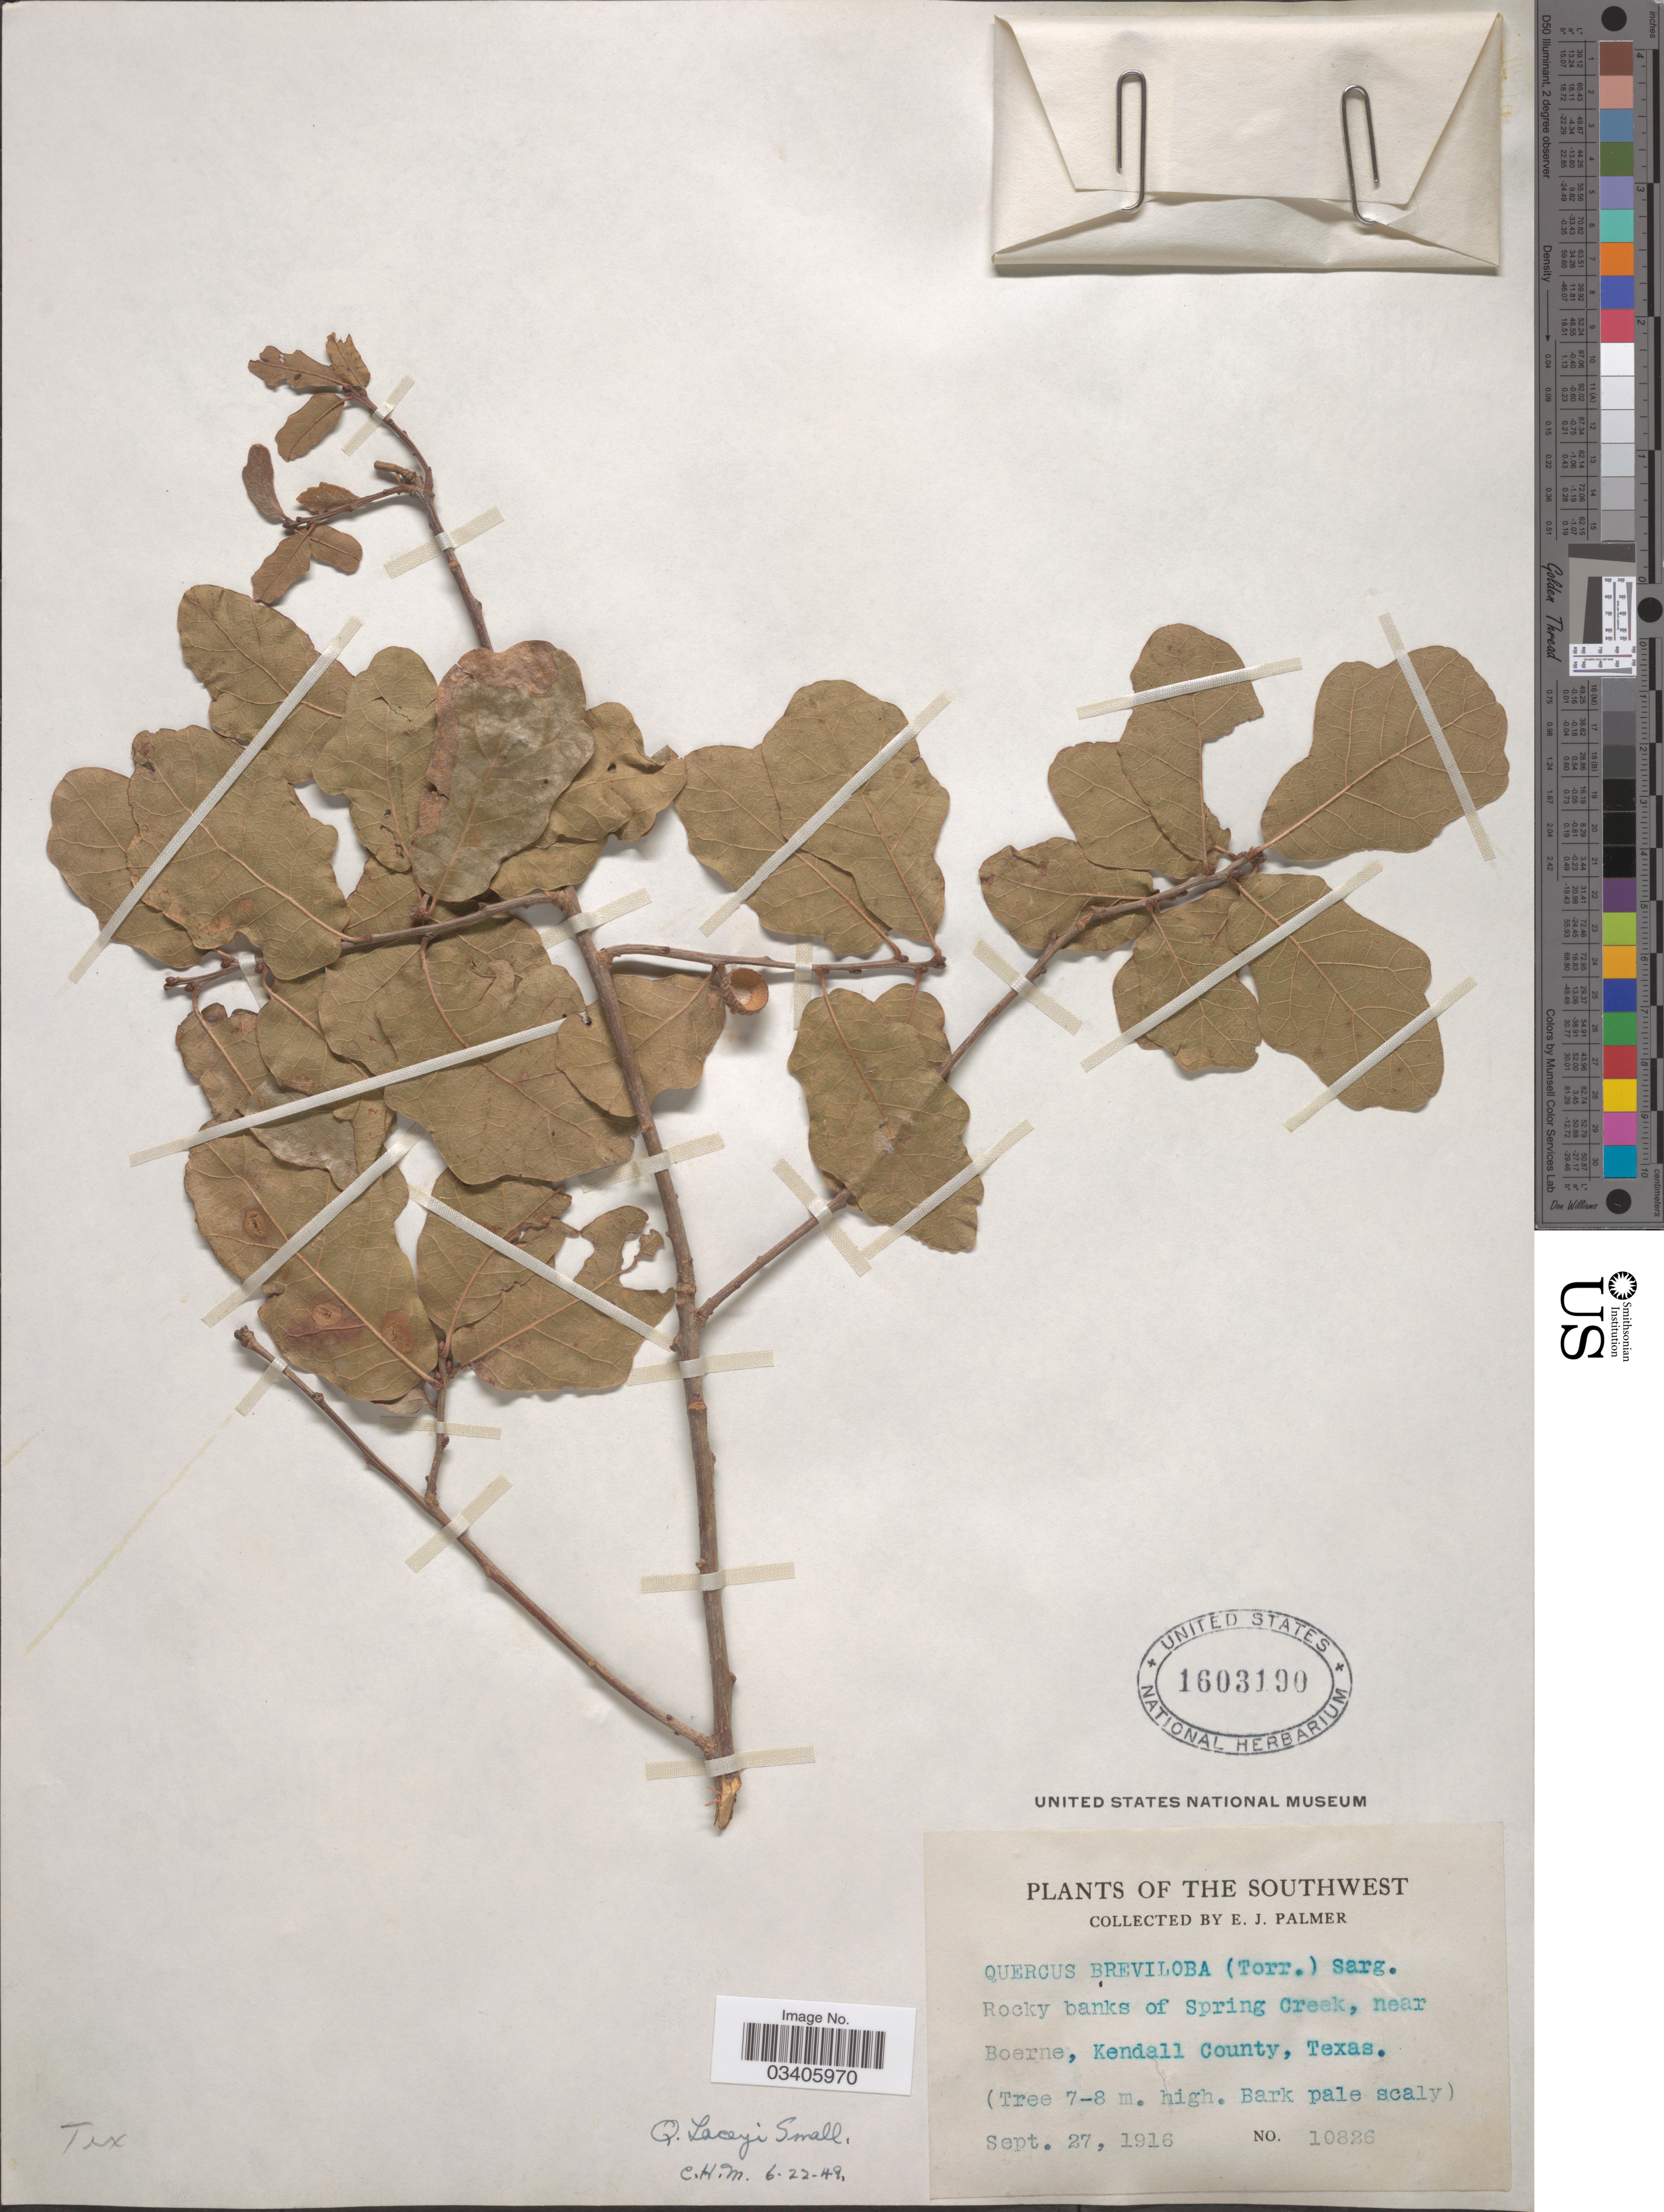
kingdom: Plantae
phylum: Tracheophyta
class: Magnoliopsida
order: Fagales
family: Fagaceae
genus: Quercus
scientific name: Quercus laceyi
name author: Small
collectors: E. J. Palmer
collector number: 10826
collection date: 1916-09-27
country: United States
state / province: Texas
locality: The Southwest. Rocky banks of Spring Creek, near Boerne, Kendall County.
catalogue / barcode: US 1603190